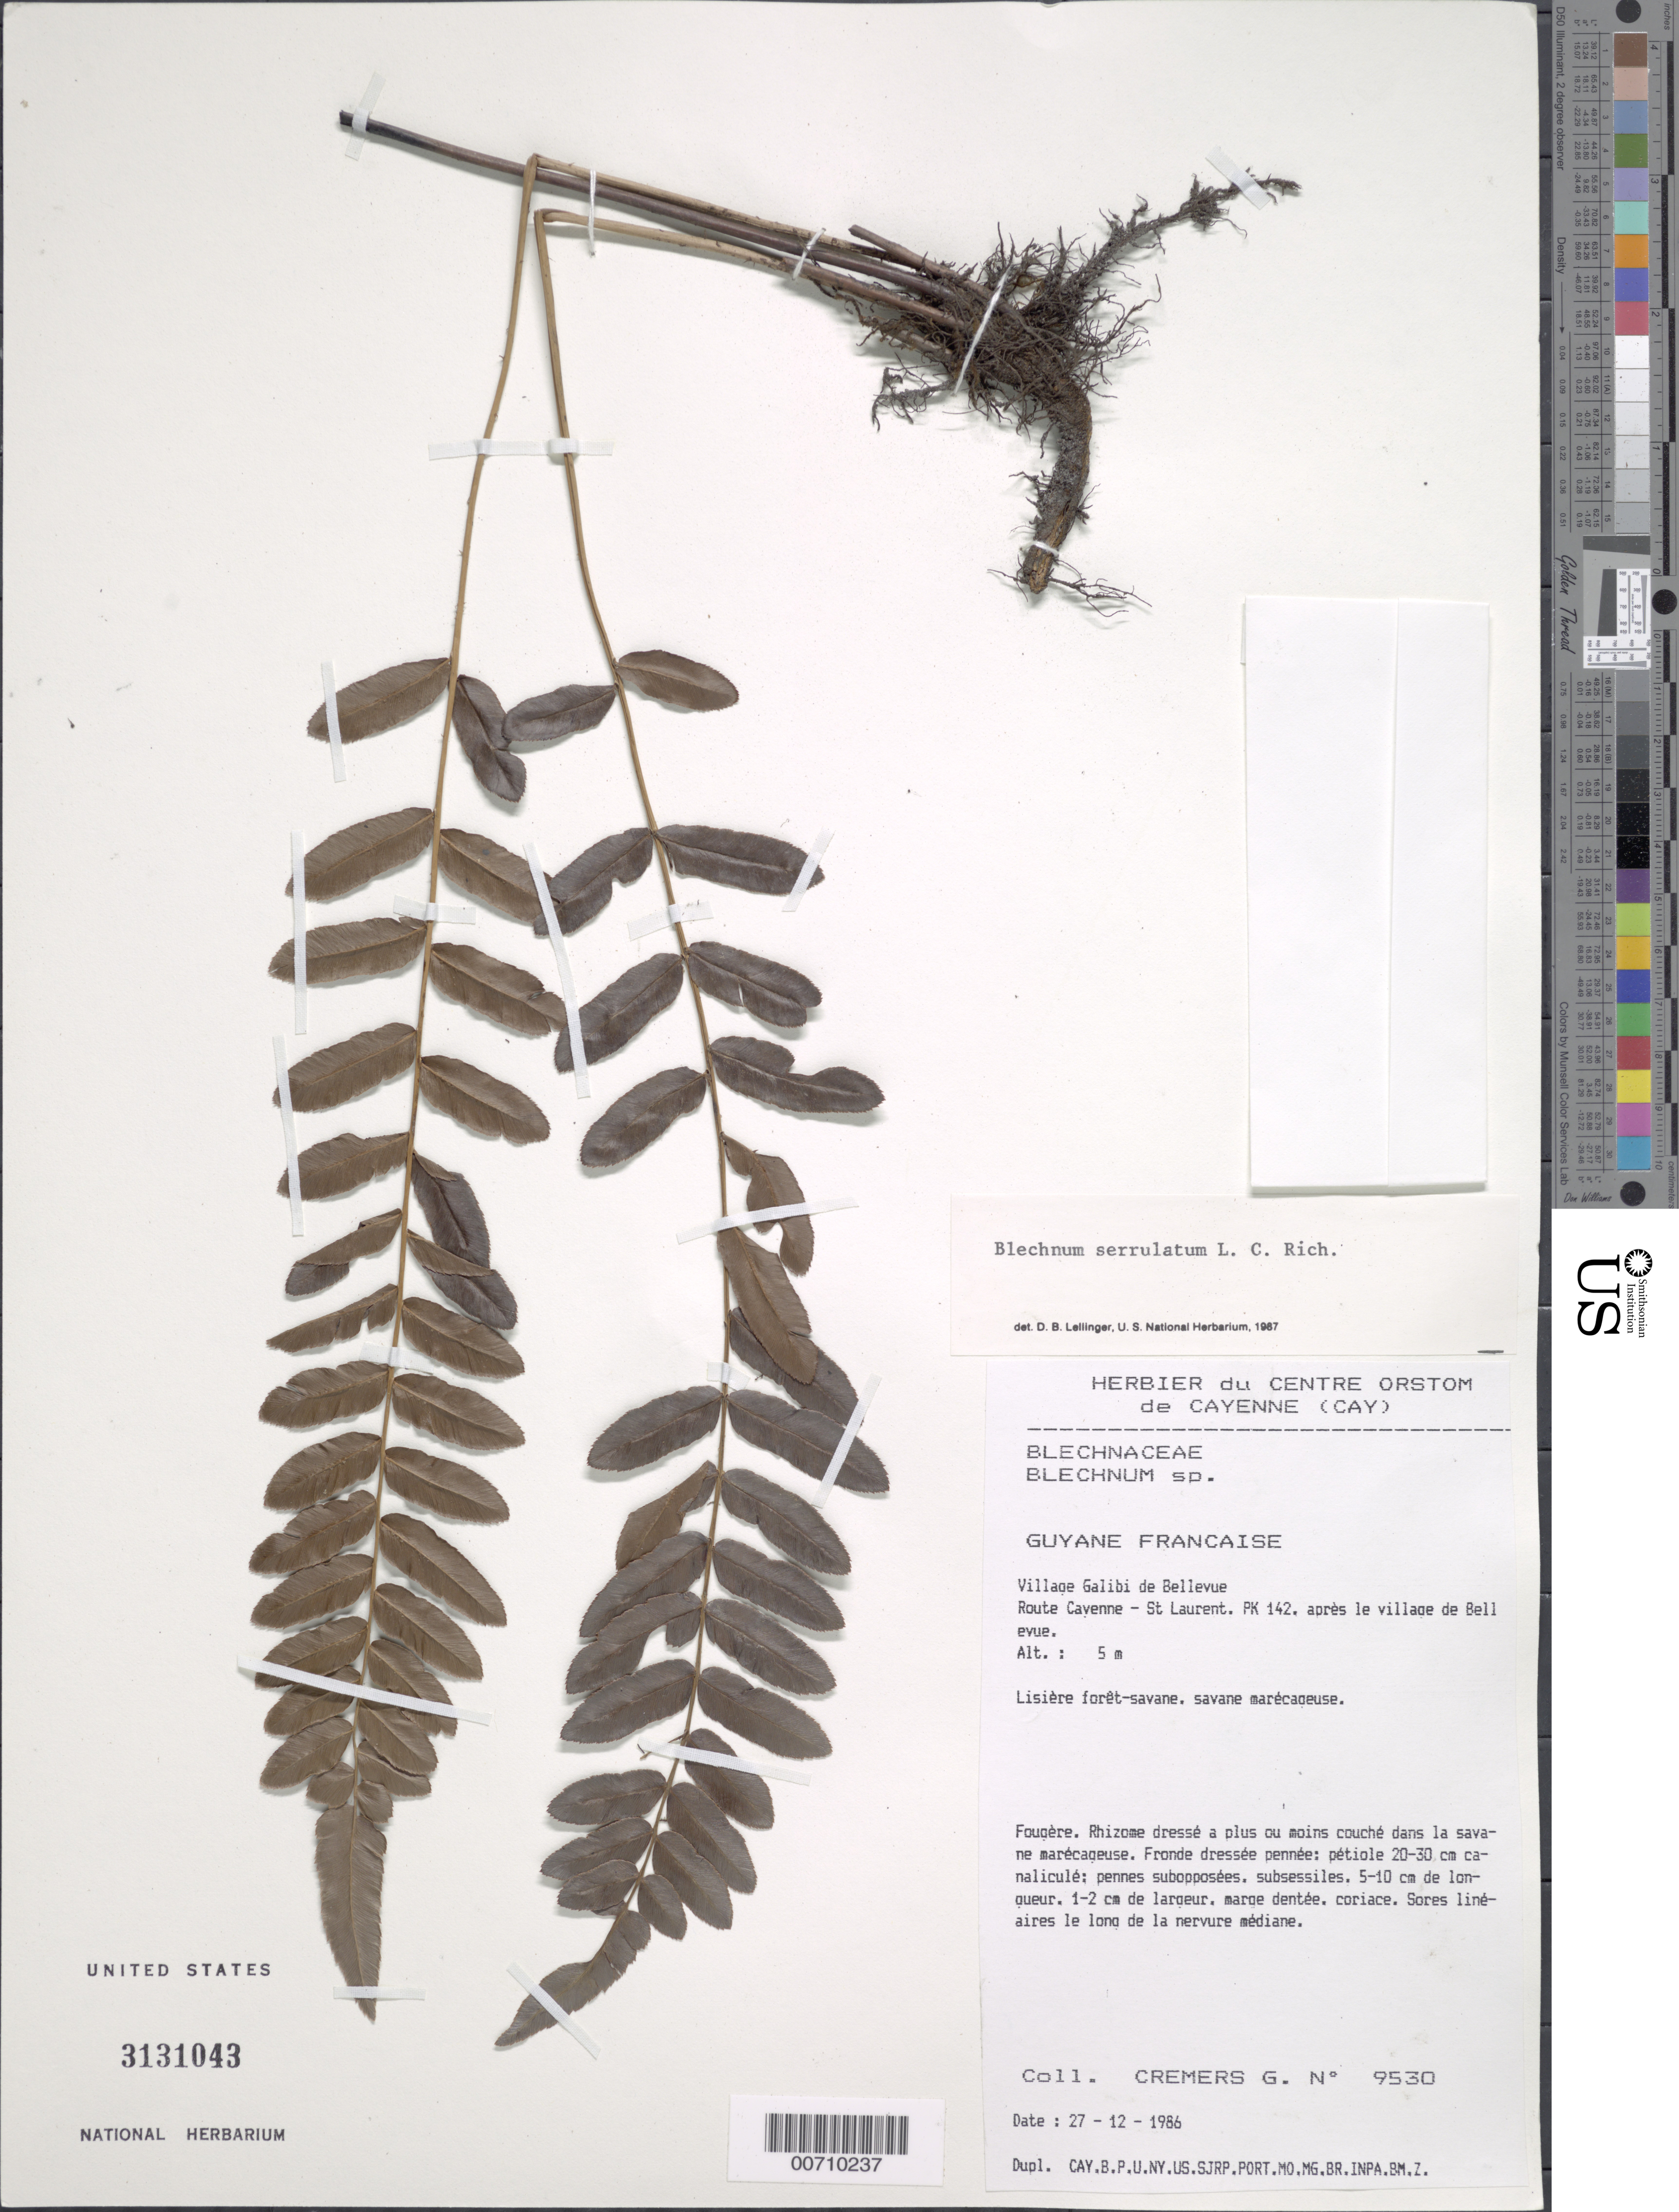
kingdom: Plantae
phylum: Tracheophyta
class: Polypodiopsida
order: Polypodiales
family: Blechnaceae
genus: Telmatoblechnum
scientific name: Telmatoblechnum serrulatum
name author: (Rich.) Perrie et al.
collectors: G. Cremers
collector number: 9530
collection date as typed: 27-Dec-86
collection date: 1986-12-27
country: French Guiana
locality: Village Galibi de Bellevue, route Cayenne-St. Laurent PK 142, apres le village de Bellevue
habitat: Lisiere forest-savanne, savane marécageuse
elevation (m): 5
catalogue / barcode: US 3131043